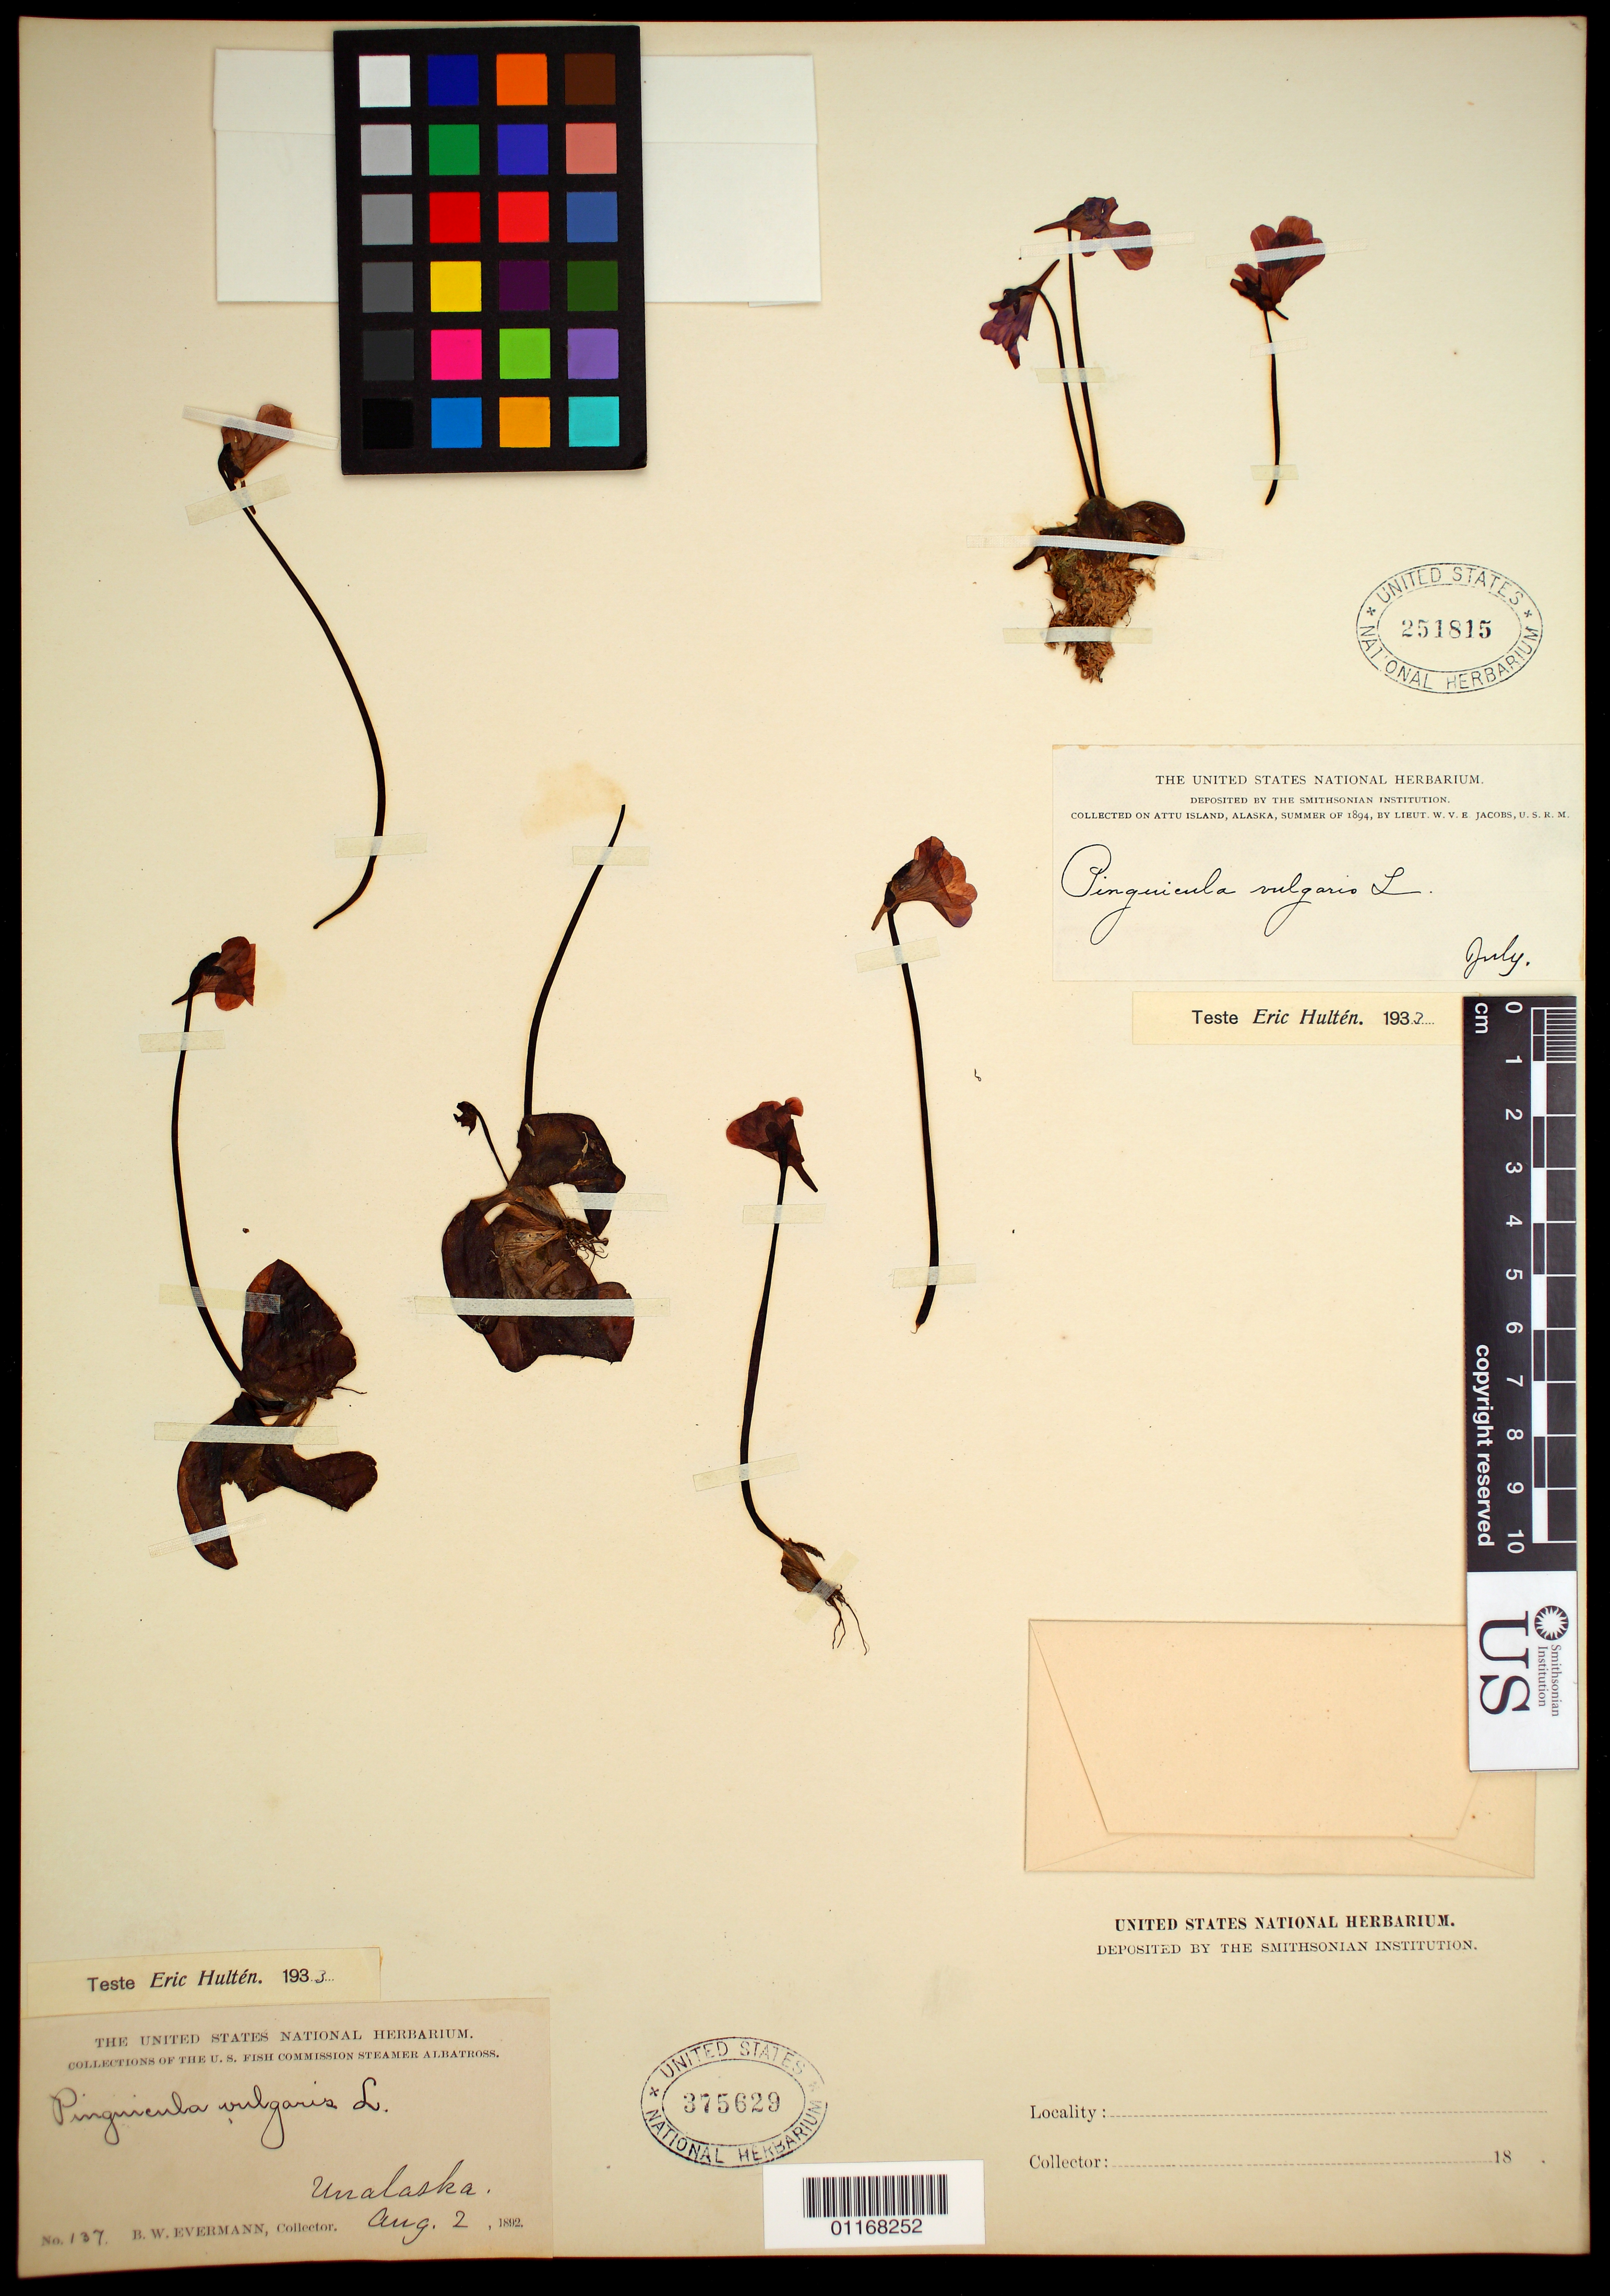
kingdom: Plantae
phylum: Tracheophyta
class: Magnoliopsida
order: Lamiales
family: Lentibulariaceae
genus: Pinguicula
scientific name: Pinguicula vulgaris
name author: L.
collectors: B. W. Evermann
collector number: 137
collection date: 1892-08-02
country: United States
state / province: Alaska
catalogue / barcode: US 375629